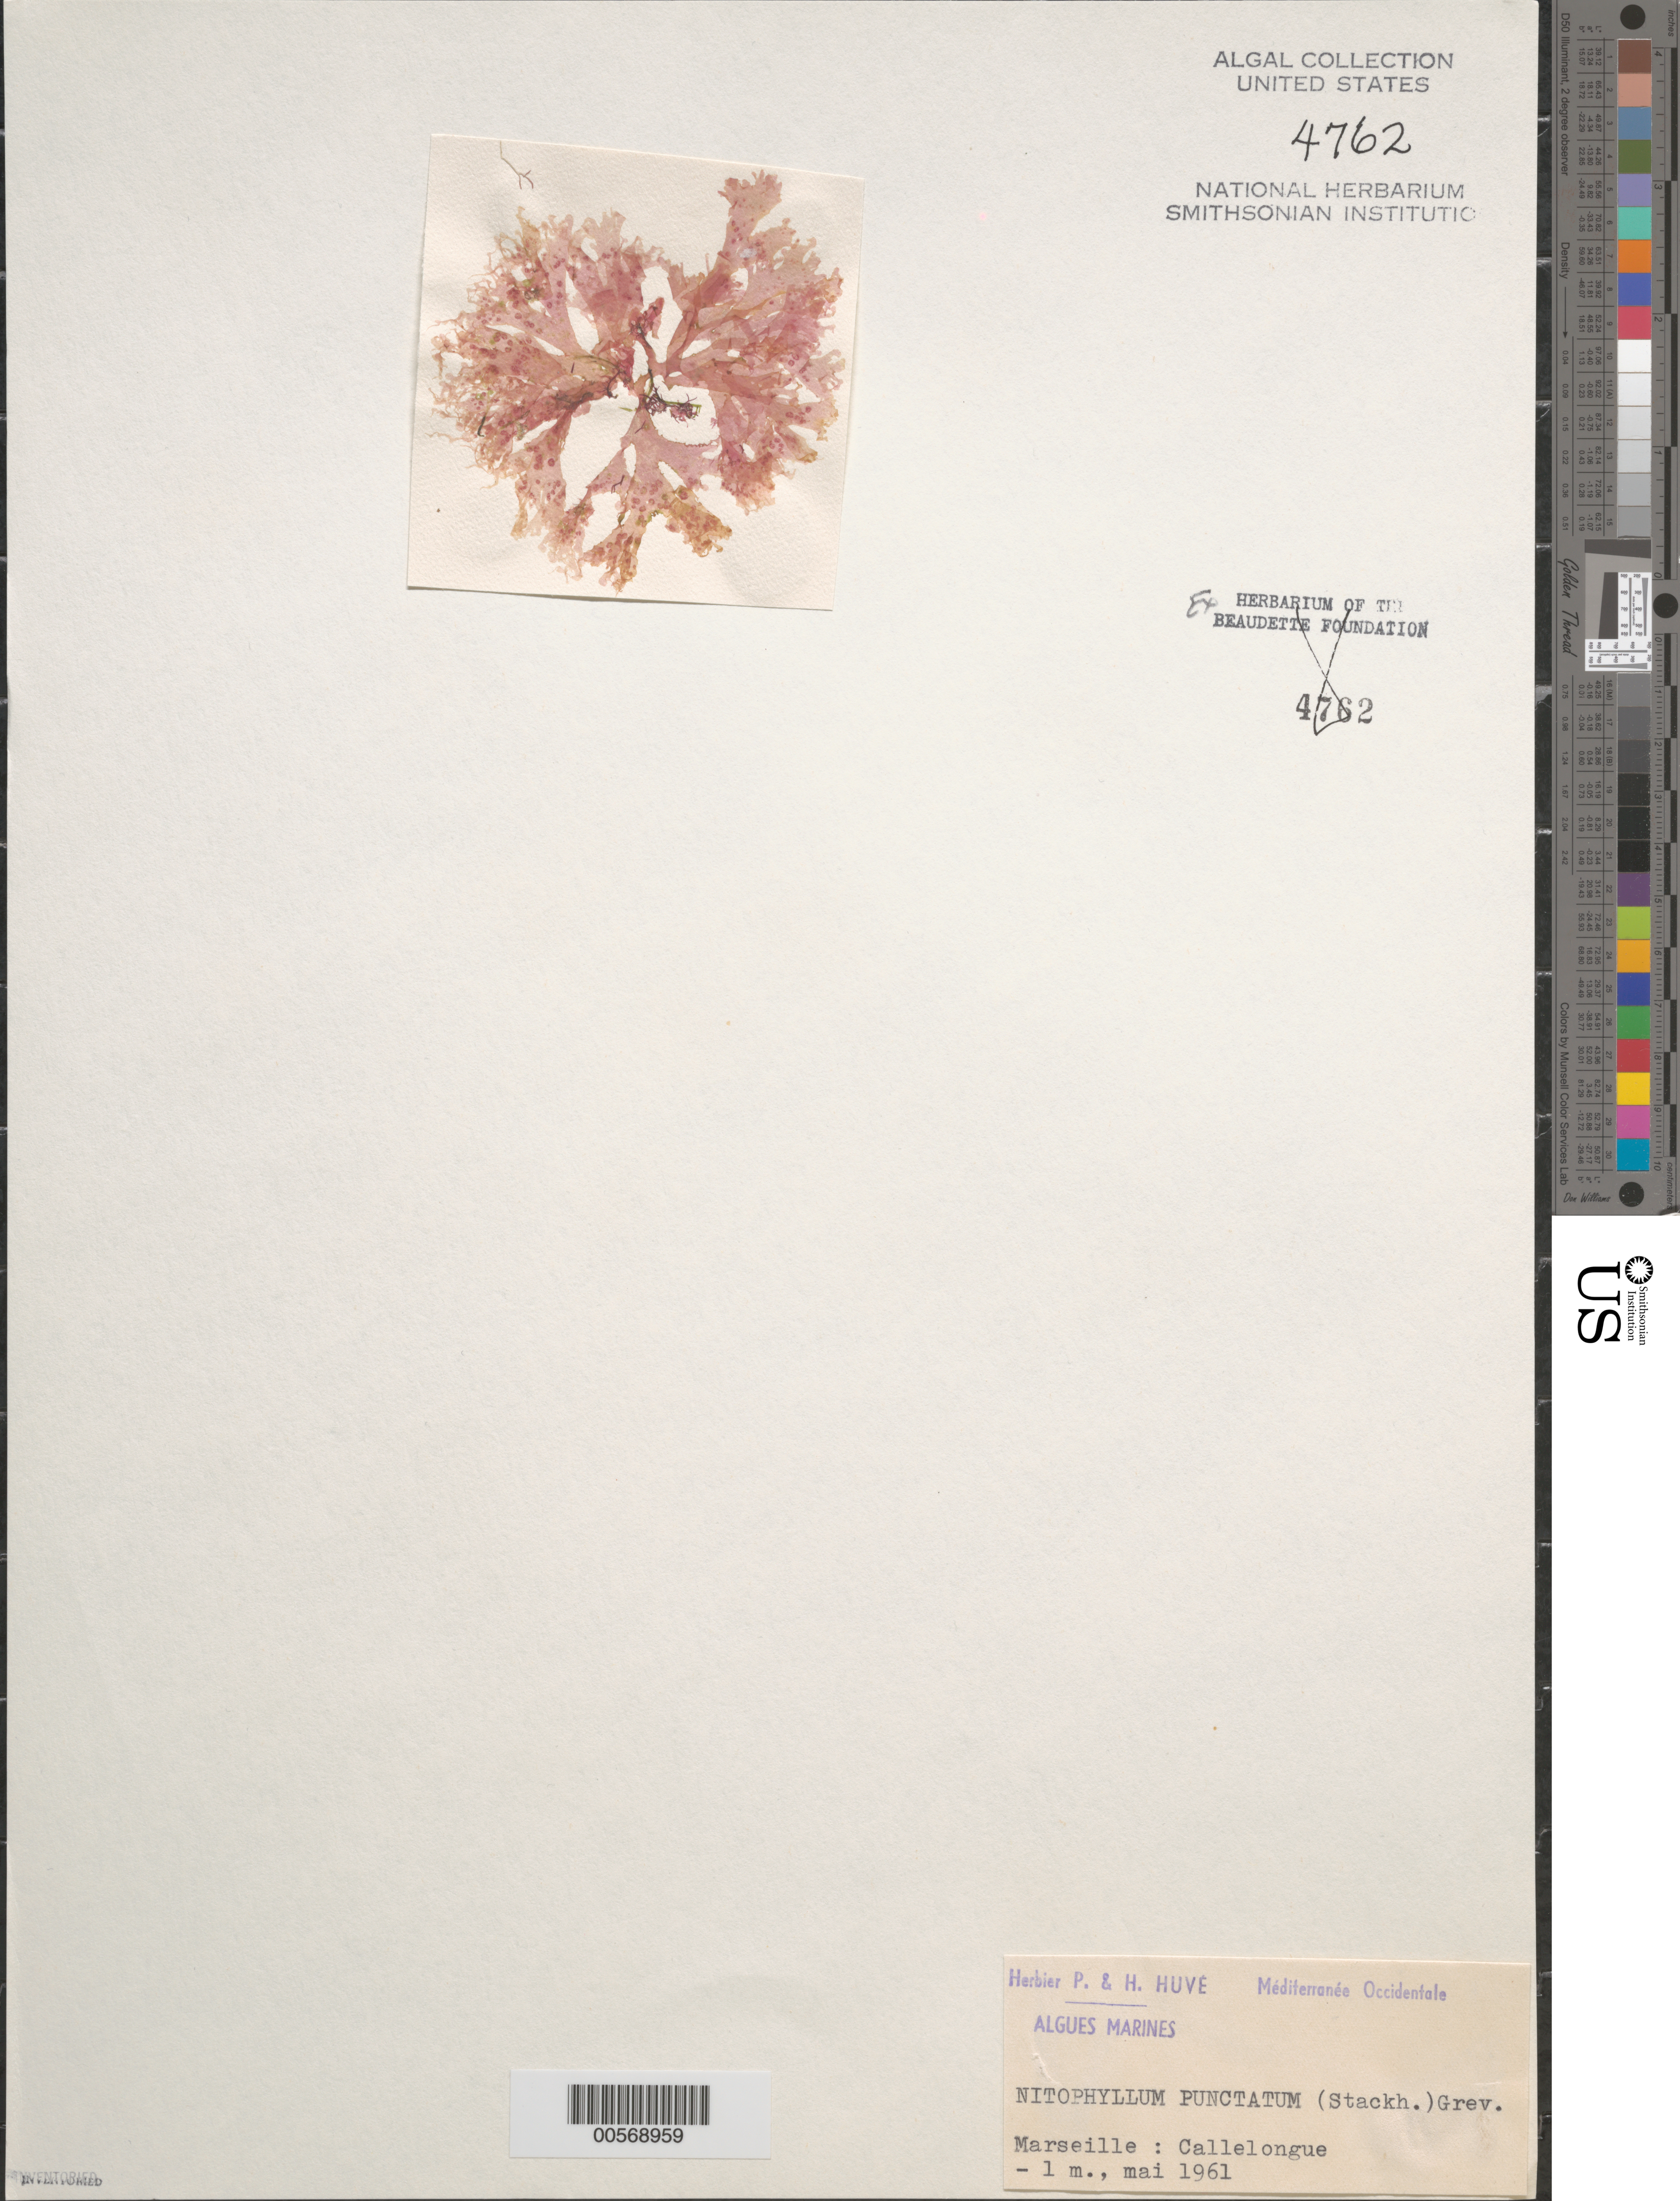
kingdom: Plantae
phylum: Rhodophyta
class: Florideophyceae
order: Ceramiales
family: Delesseriaceae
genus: Nitophyllum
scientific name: Nitophyllum punctatum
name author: (Stackh.) Grev.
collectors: P. Huve & H. Huve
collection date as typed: May 1961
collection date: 1961-05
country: France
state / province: Provence-Alpes-Côte d'Azur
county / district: Bouches-du-Rhône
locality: Callelongue, Marseille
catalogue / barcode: US 4762